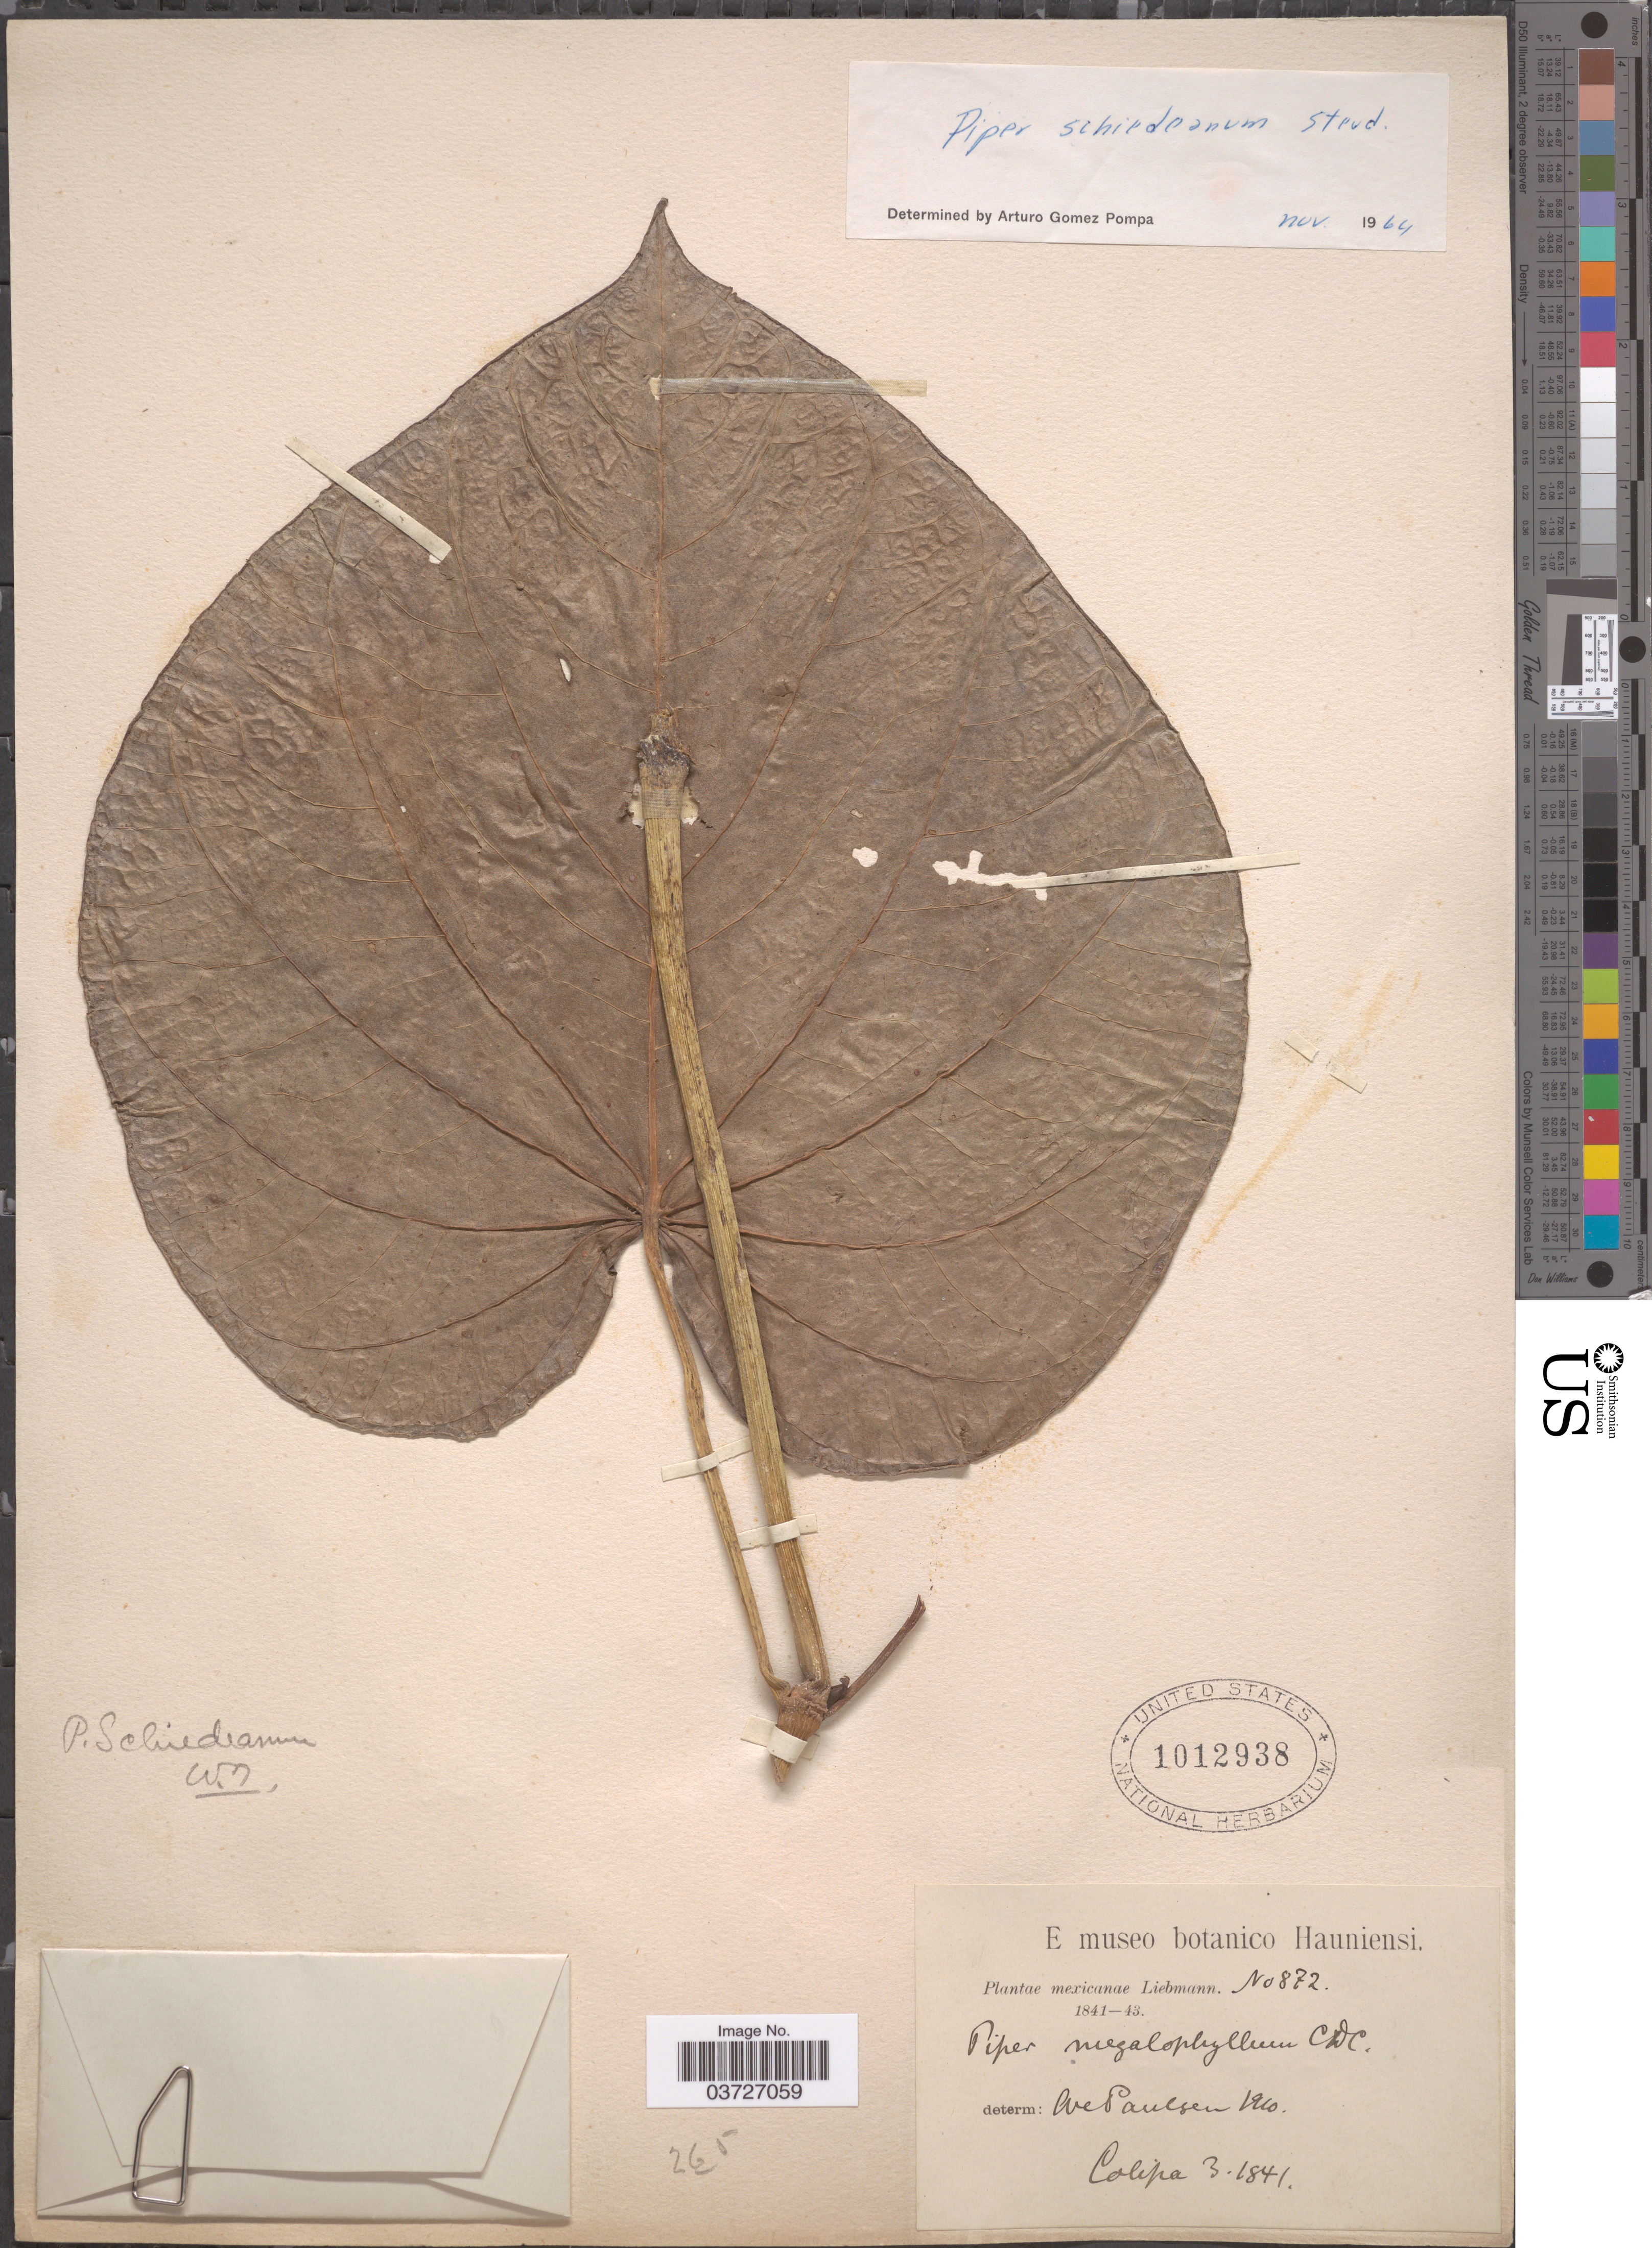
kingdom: Plantae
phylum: Tracheophyta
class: Magnoliopsida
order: Piperales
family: Piperaceae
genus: Piper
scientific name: Piper schiedeanum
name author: Steud.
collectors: Liebmann, --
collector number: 872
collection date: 1841-03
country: Mexico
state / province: Colima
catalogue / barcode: US 1012938